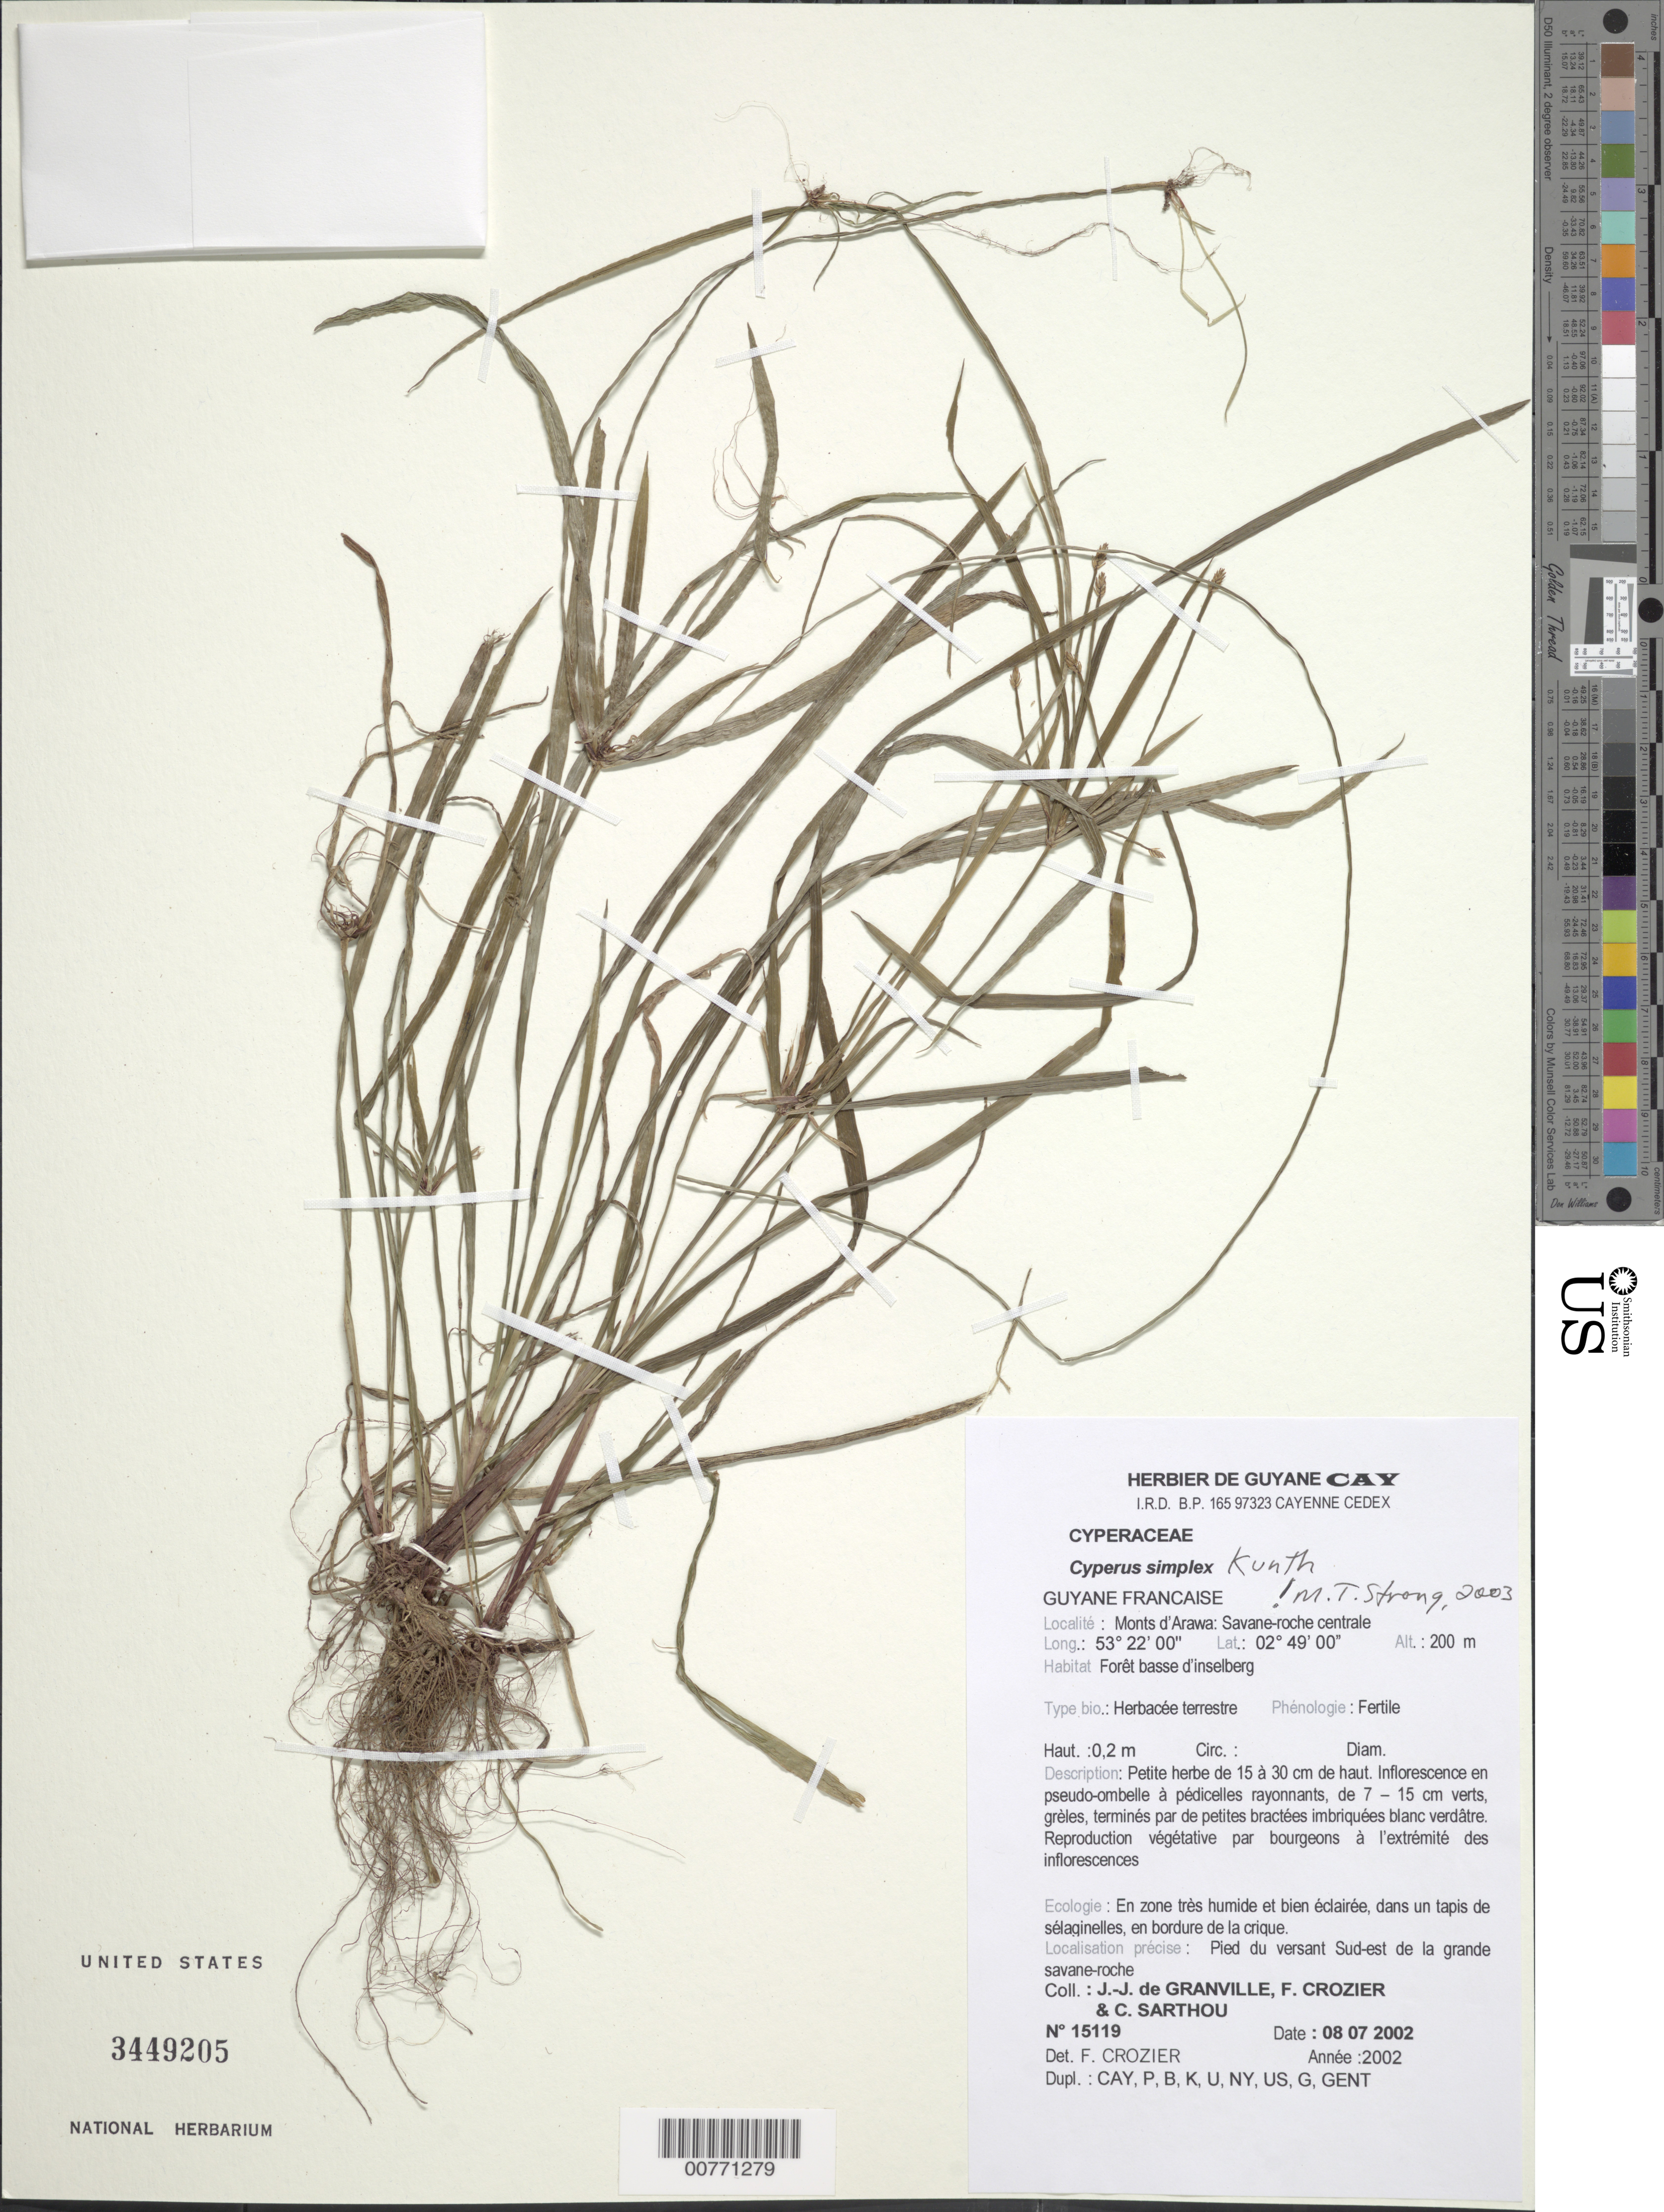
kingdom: Plantae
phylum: Tracheophyta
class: Liliopsida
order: Poales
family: Cyperaceae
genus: Cyperus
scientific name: Cyperus simplex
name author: Kunth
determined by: Strong, M. T., (US), Smithsonian Institution - National Museum of Natural History (UNITED STATES)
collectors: J.-J. de Granville, F. Crozier & C. Sarthou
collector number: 15119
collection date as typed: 8-Jul-02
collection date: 2002-07-08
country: French Guiana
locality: Monts d'Arawa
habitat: Forêt basse d'inselberg; zone tres humide, bien eclairee, dans un tapis de selaginelles, bordure de la crique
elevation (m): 200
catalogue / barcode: US 3449205